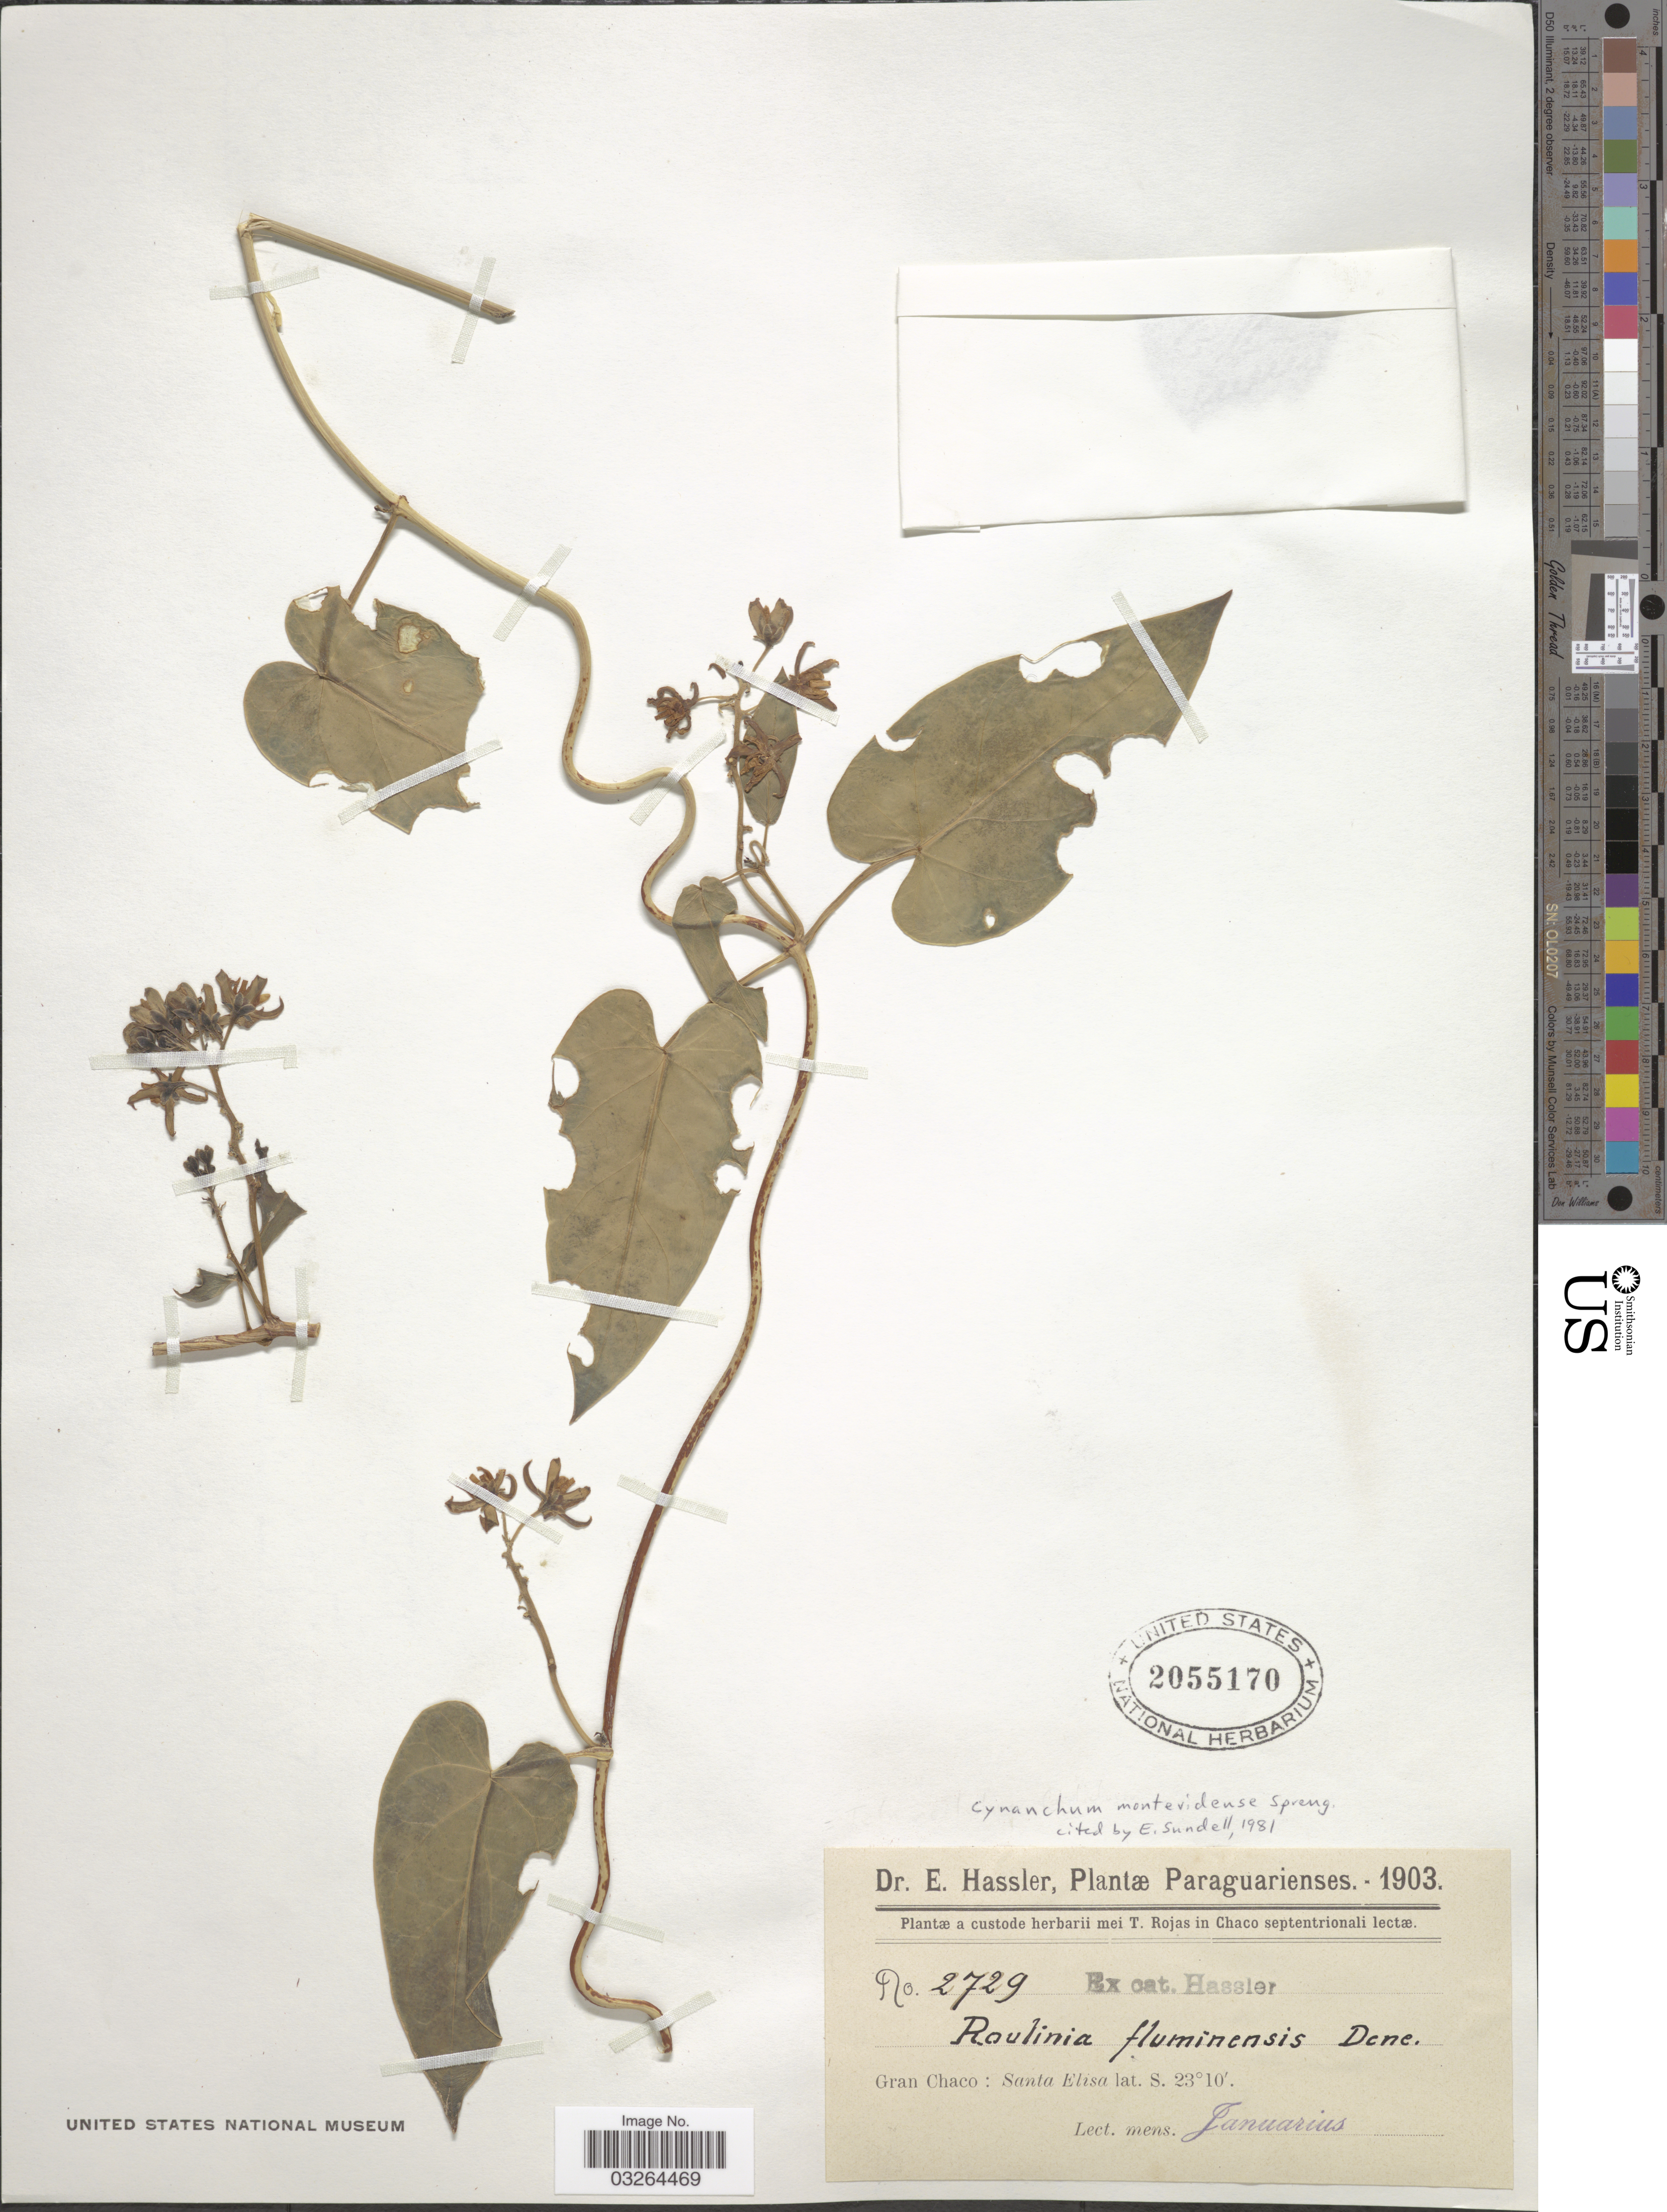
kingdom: Plantae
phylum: Tracheophyta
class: Magnoliopsida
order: Gentianales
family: Apocynaceae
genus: Cynanchum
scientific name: Cynanchum montevidense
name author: Spreng.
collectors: E. Hassler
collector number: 2729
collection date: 1903-01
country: Paraguay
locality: Gran Chaco: Santa Elisa.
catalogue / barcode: US 2055170